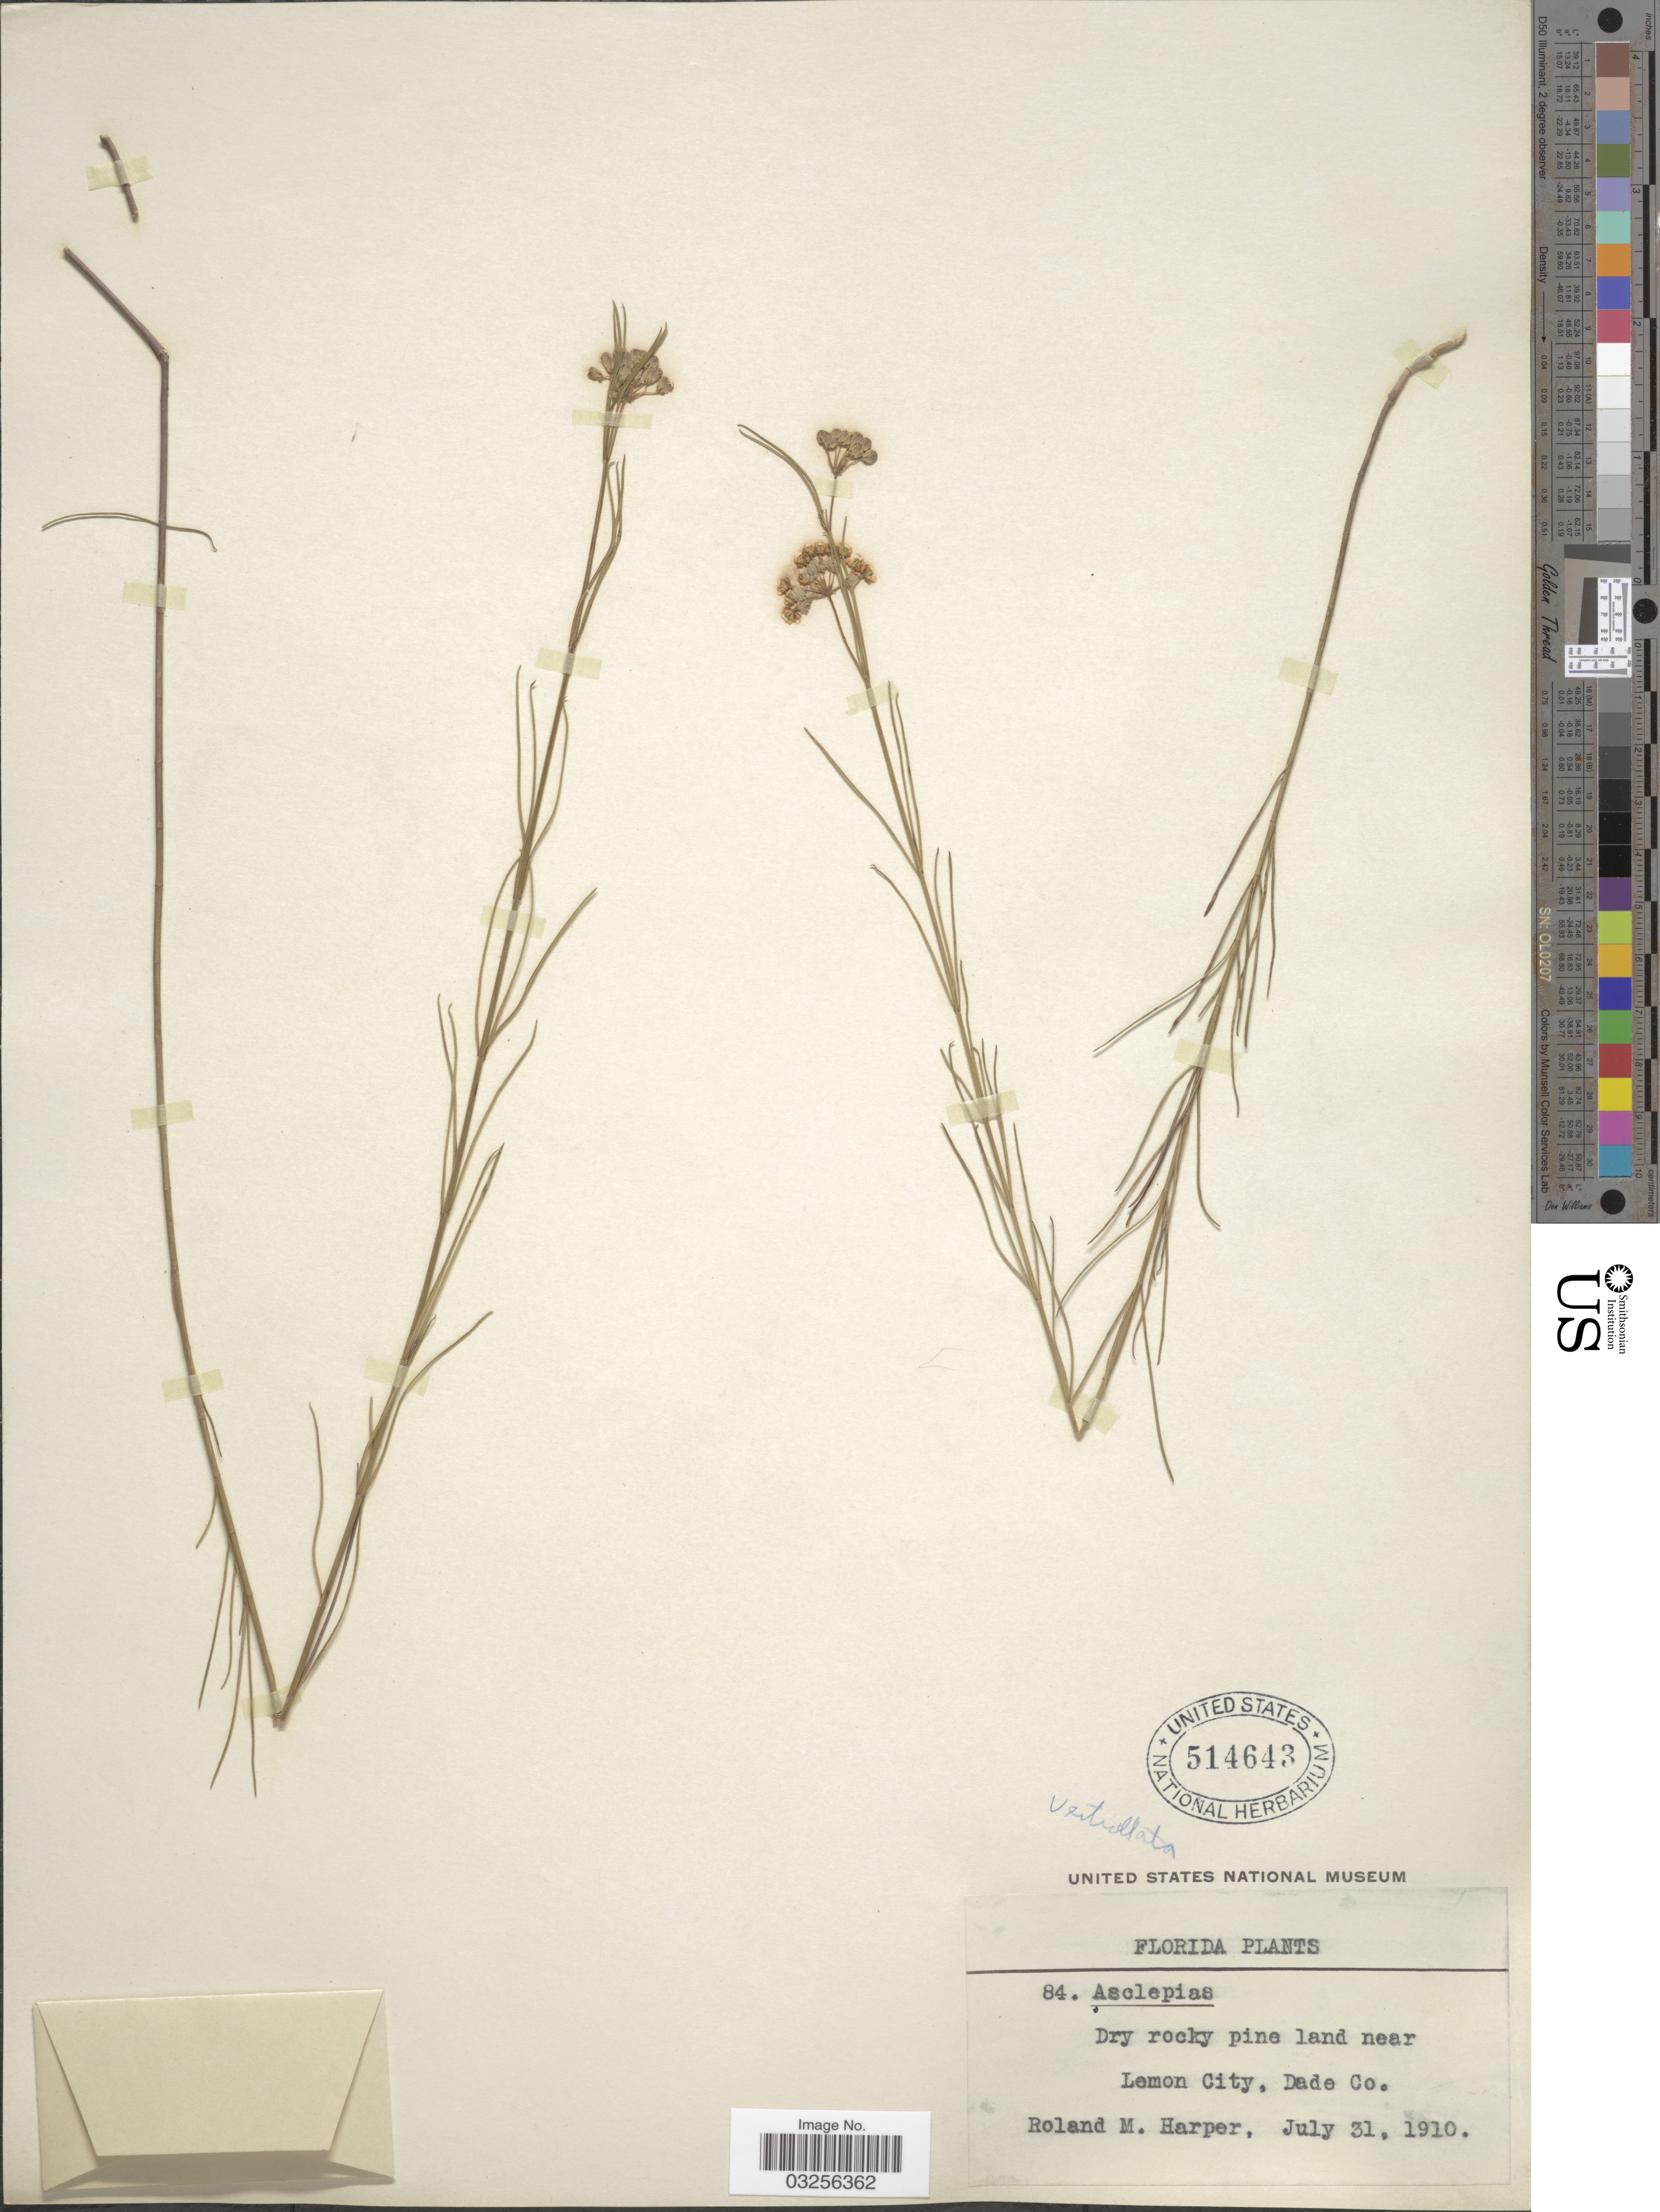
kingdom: Plantae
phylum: Tracheophyta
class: Magnoliopsida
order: Gentianales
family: Apocynaceae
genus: Asclepias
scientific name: Asclepias verticillata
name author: L.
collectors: R. M. Harper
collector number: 84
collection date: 1910-07-31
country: United States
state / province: Florida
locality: Dry rocky pine land near Lemon City, Dade Co.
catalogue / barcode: US 514643